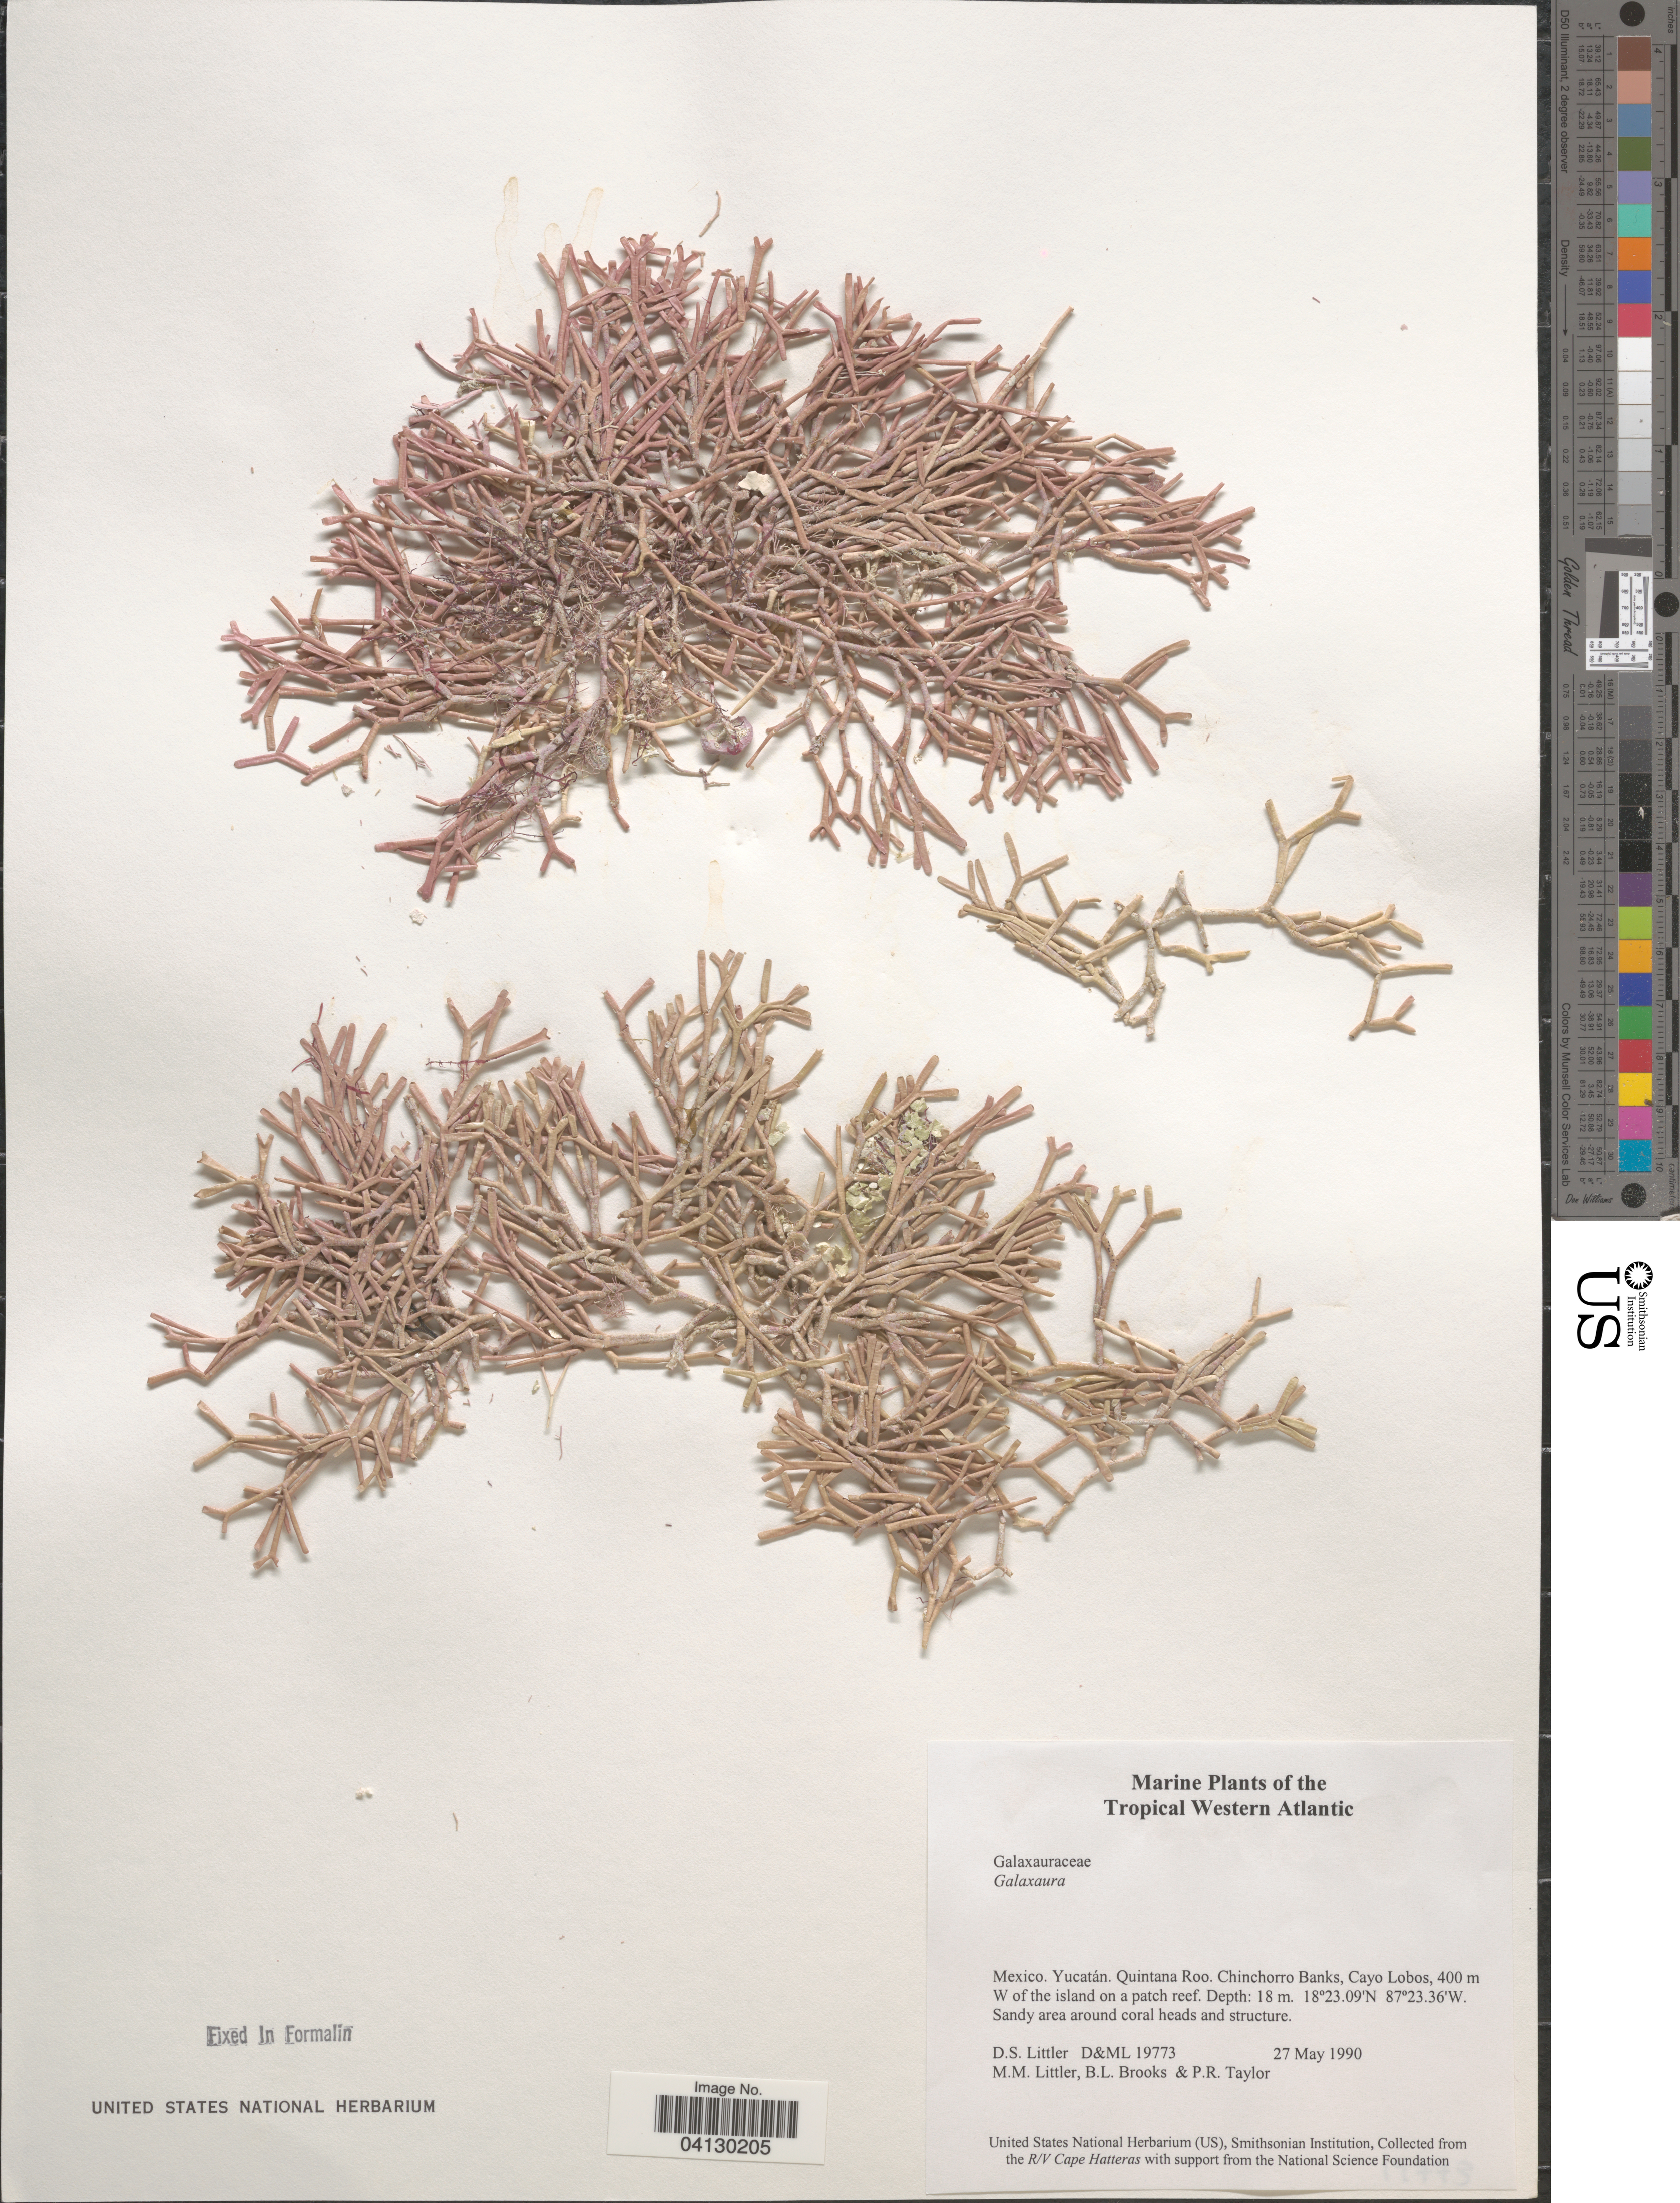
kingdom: Plantae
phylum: Rhodophyta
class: Florideophyceae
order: Nemaliales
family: Galaxauraceae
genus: Galaxaura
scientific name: Galaxaura sp.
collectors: D. S. Littler, B. Brooks & P. R. Taylor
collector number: D&ML19773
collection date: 1990-05-27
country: Mexico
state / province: Yucatán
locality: Tropical Western Atlantic. Quintana Roo. Chinchorro Banks, Cayo Lobos, 400 m W of the island on a patch reef.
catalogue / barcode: US 328586